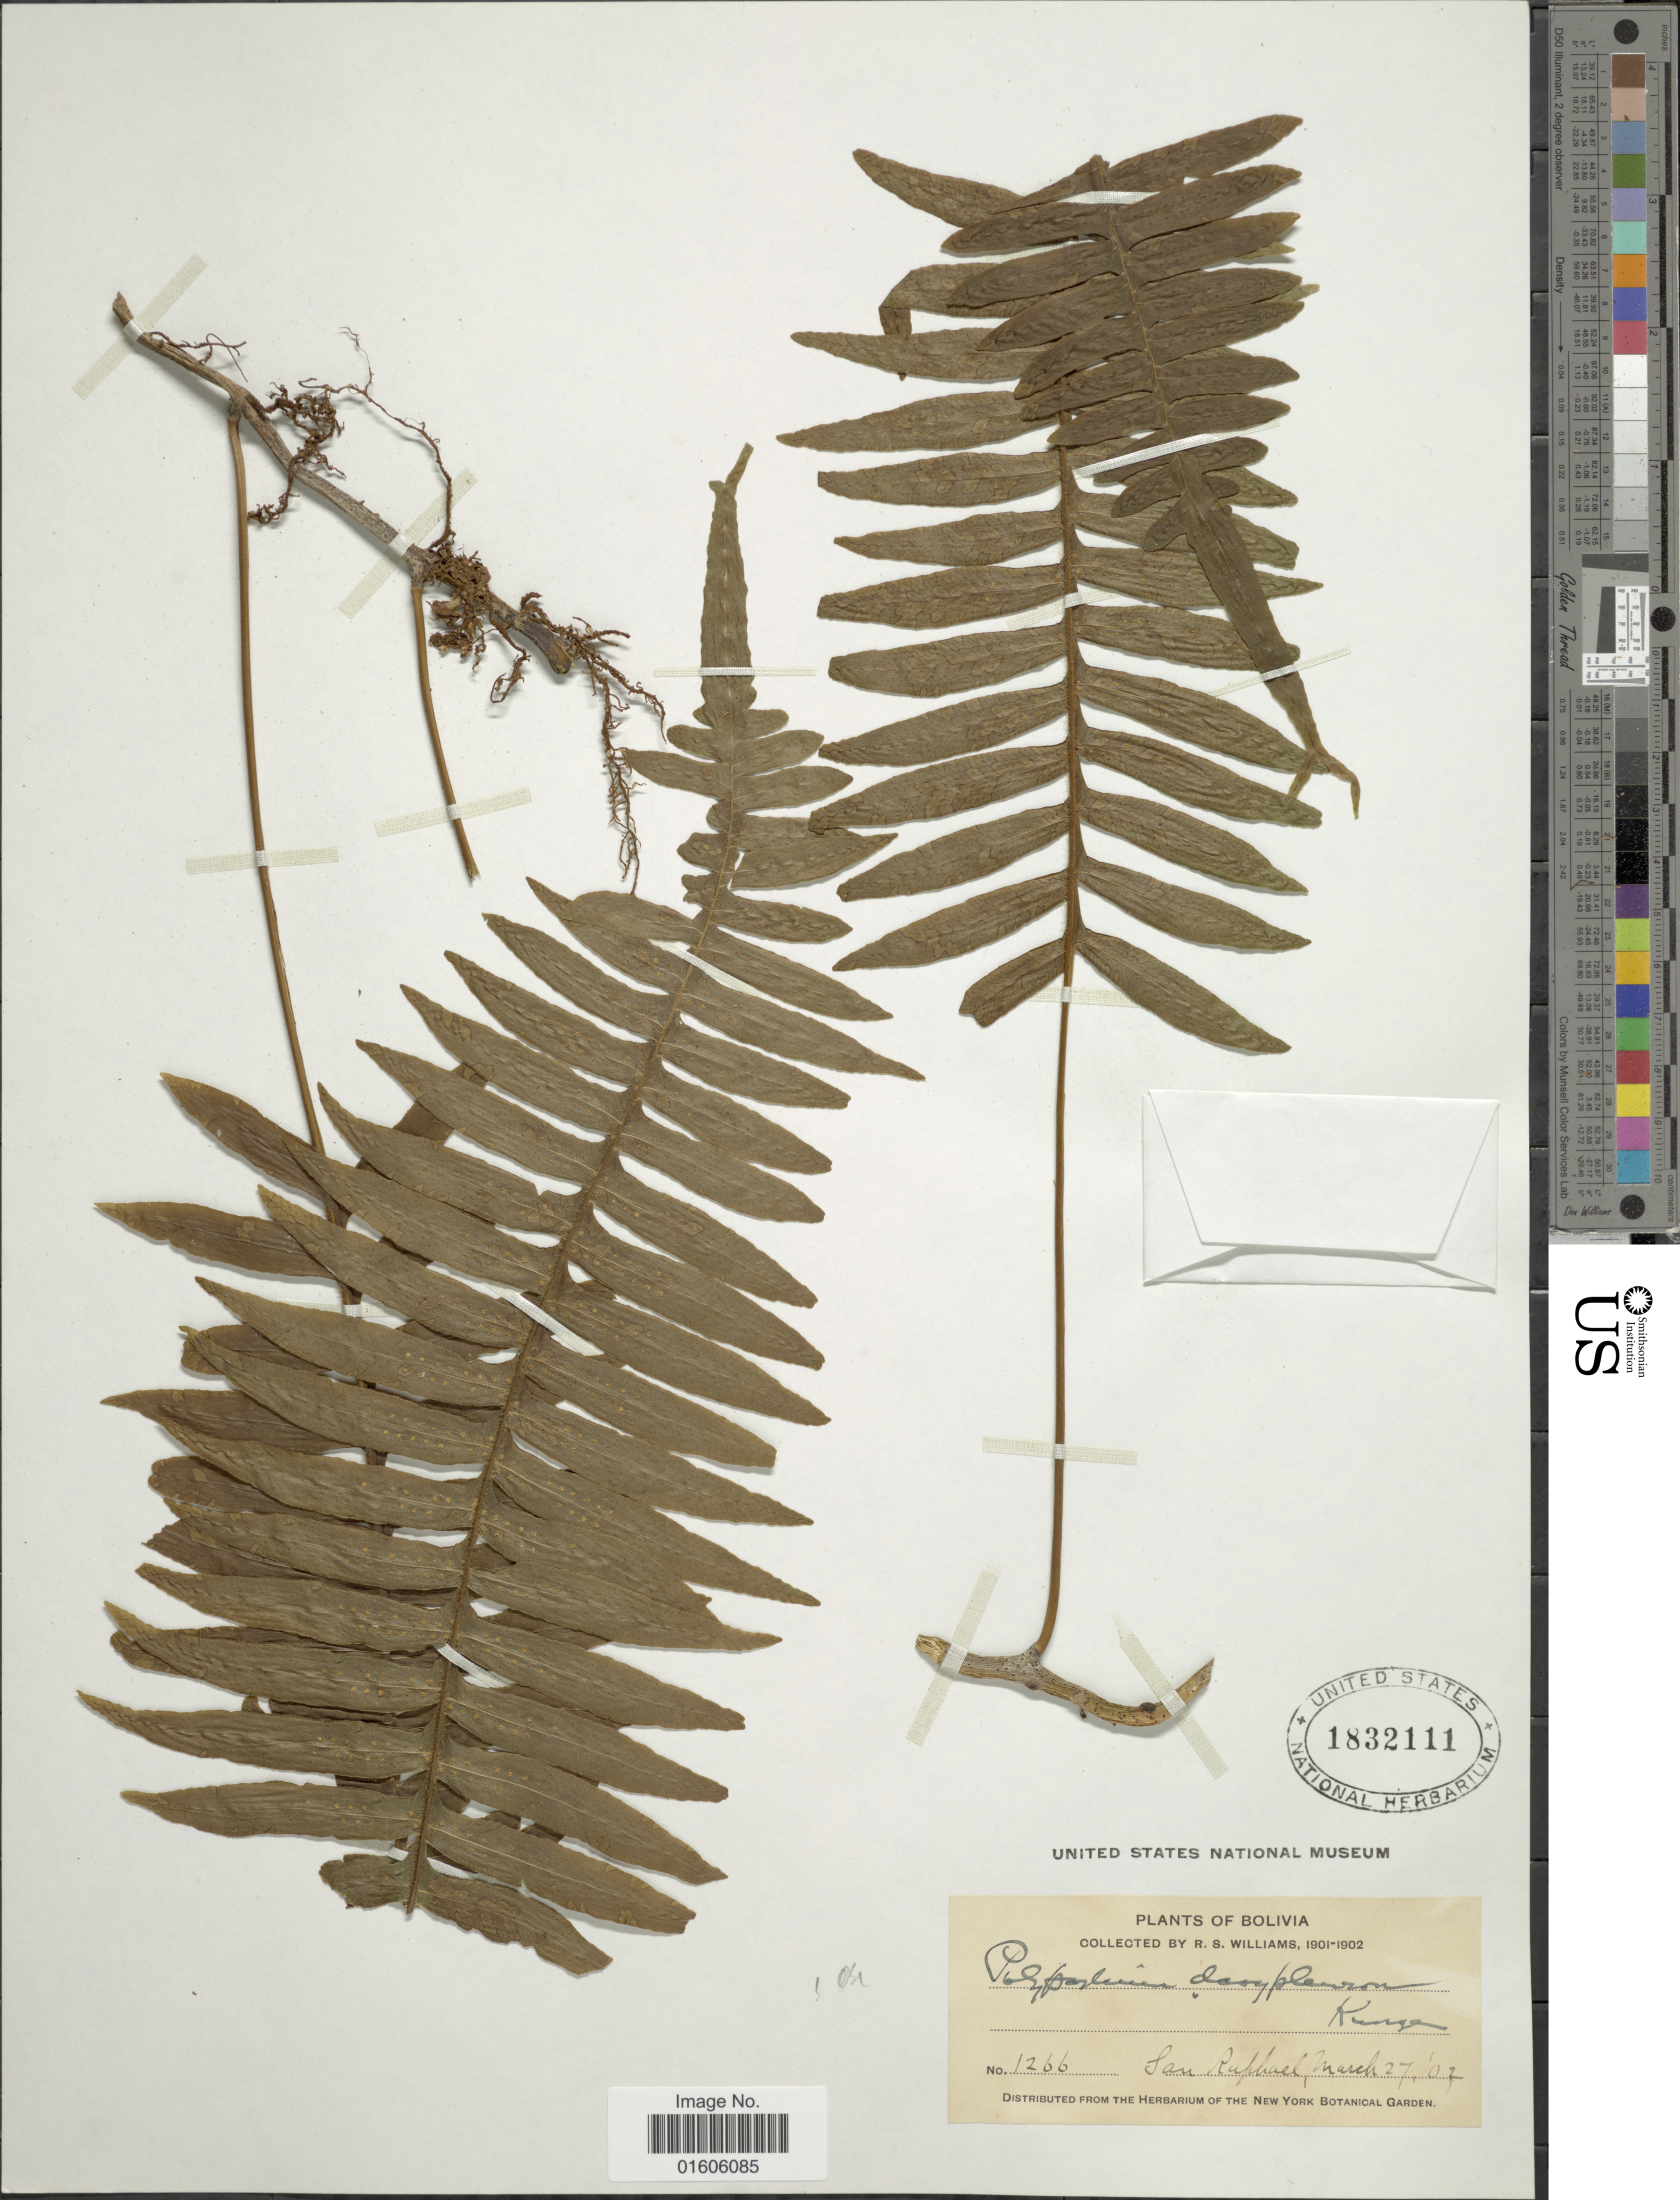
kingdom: Plantae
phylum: Tracheophyta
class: Polypodiopsida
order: Polypodiales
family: Polypodiaceae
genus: Serpocaulon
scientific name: Serpocaulon dasypleuron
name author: (Kunze) A.R. Sm.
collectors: R. S. Williams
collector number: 1266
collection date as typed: March 27, '02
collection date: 1902-03-27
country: Bolivia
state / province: La Paz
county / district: Franz Tamayo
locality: San Rafael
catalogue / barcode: US 1832111